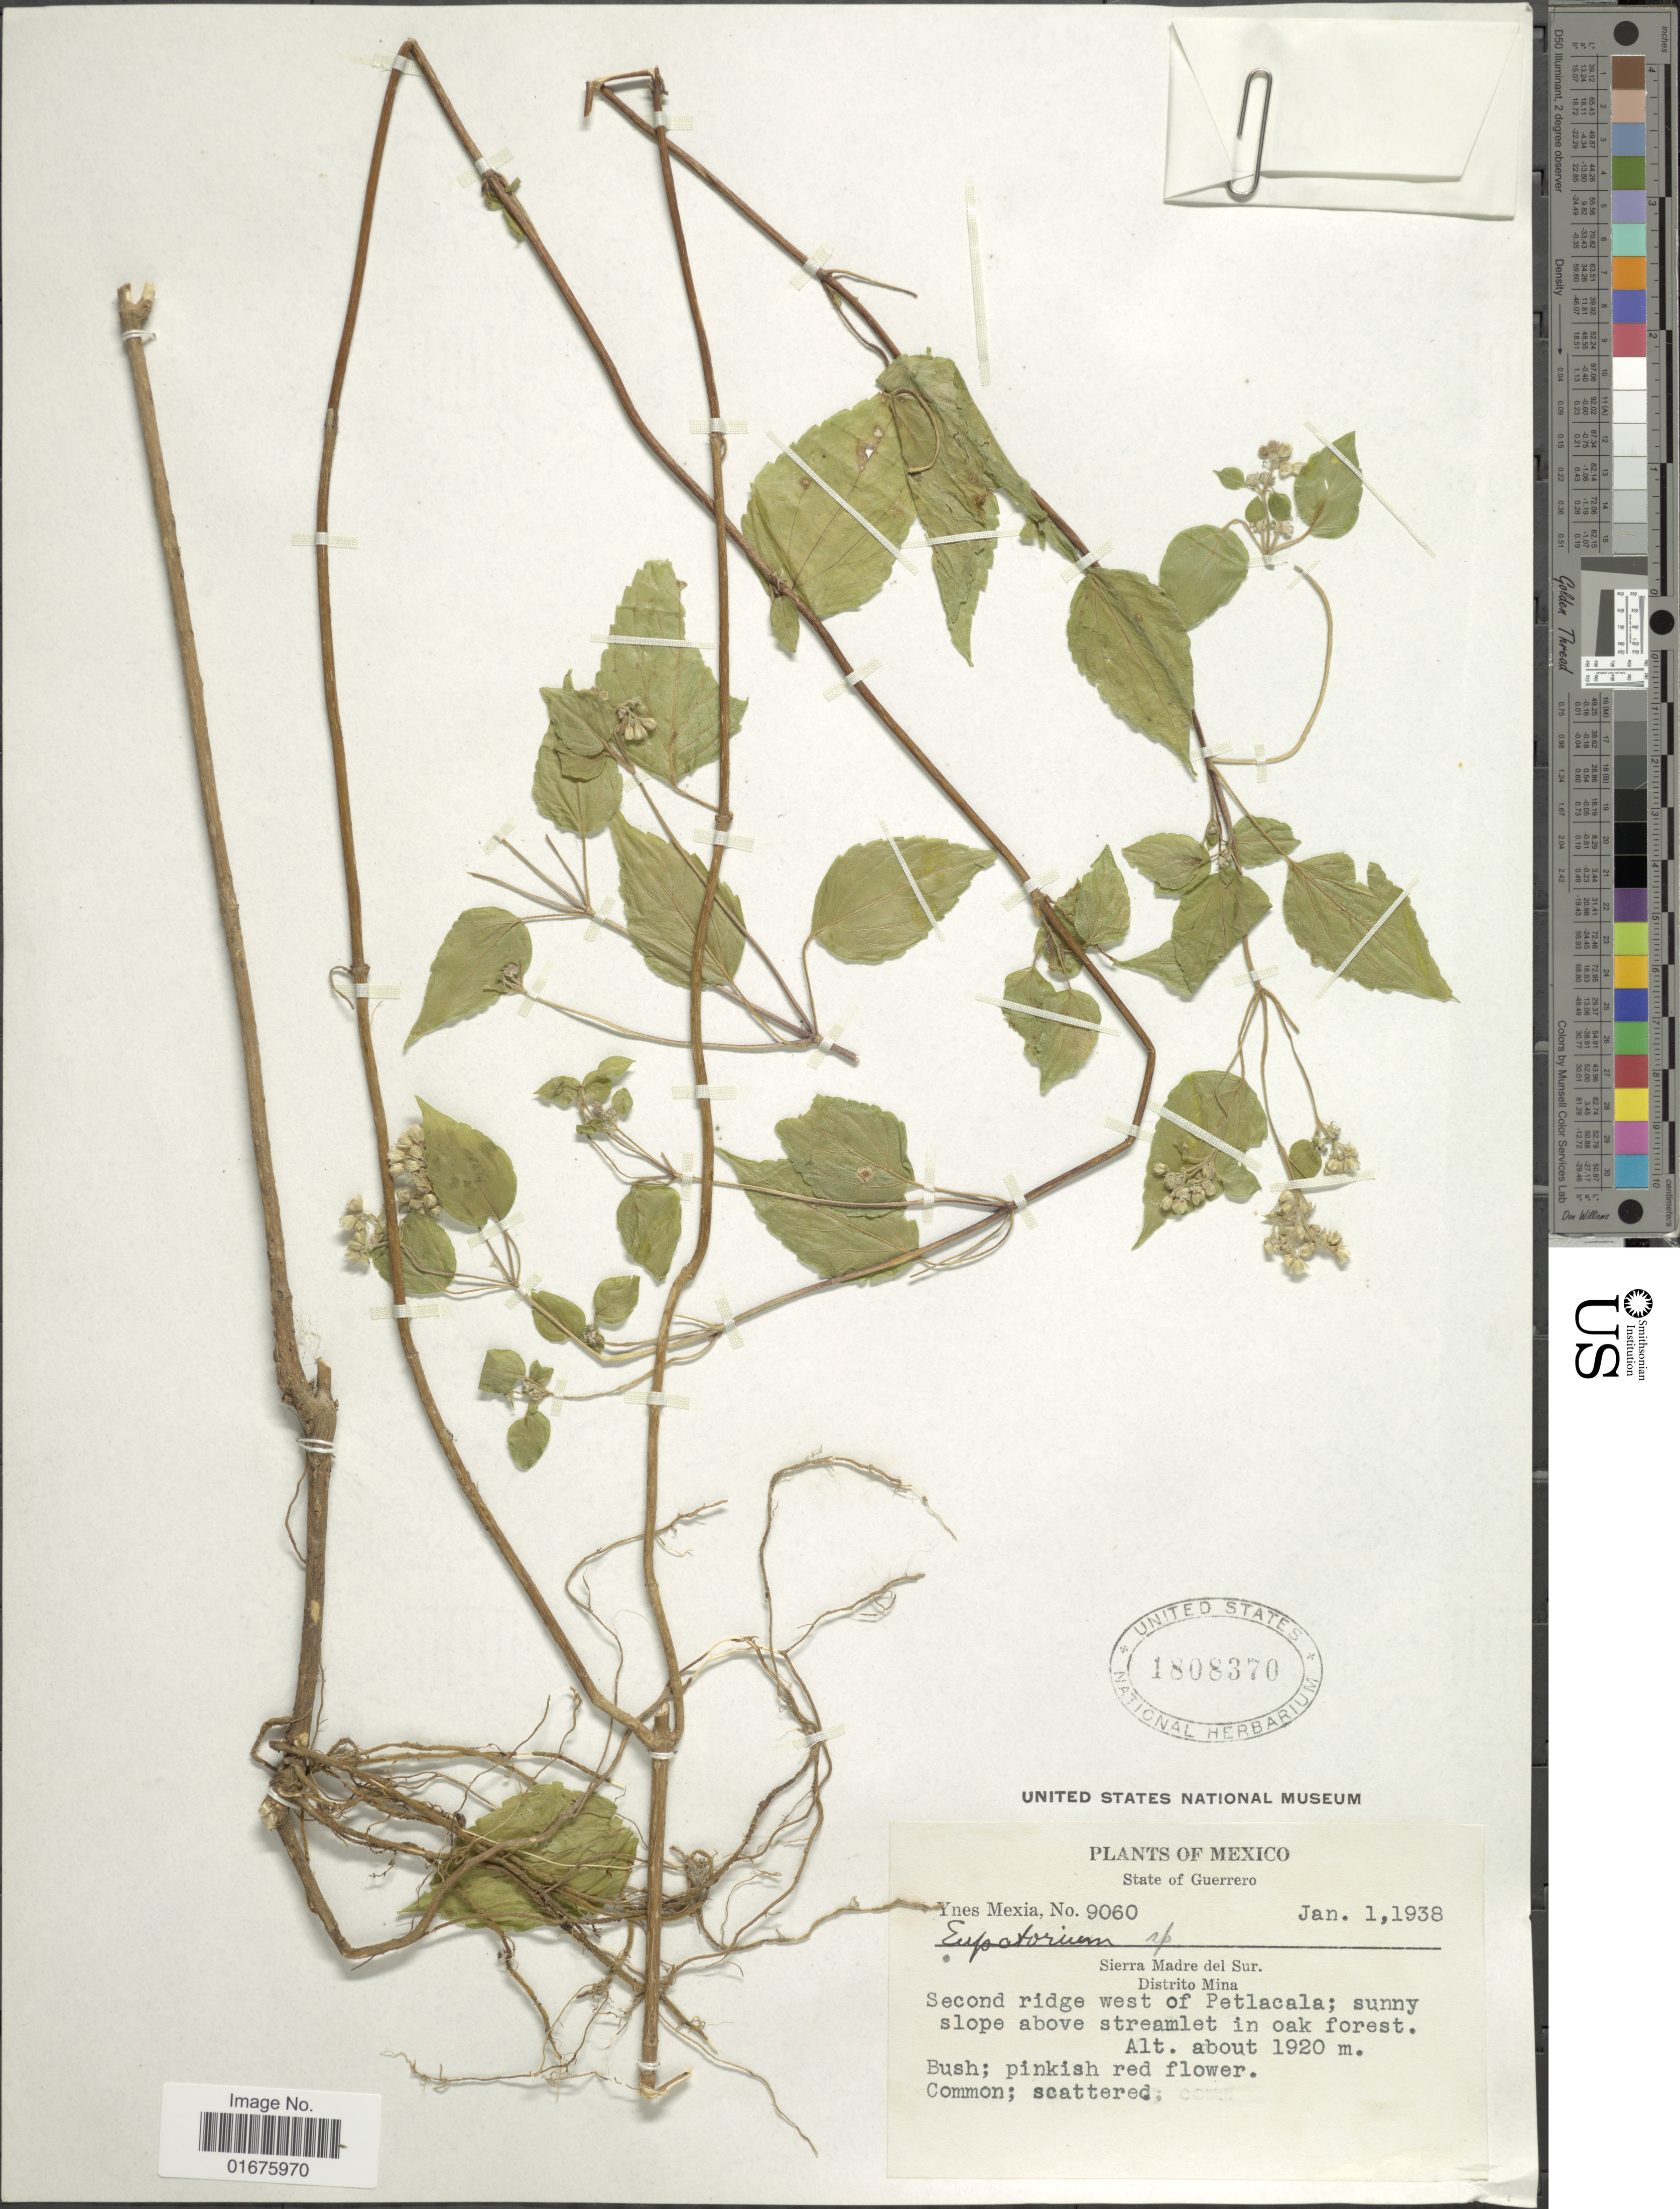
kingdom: Plantae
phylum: Tracheophyta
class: Magnoliopsida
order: Asterales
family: Asteraceae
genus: Ageratina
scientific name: Ageratina isolepis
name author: (B.L. Rob.) R.M. King & H. Rob.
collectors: Y. Mexia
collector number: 9060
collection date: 1938-01-01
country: Mexico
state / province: Guerrero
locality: Sierra Madre del Sur., Distrito Mina, Second ridge west of Petlacala; sunny slope above stremlet in oak forest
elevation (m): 1920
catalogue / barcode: US 1808370